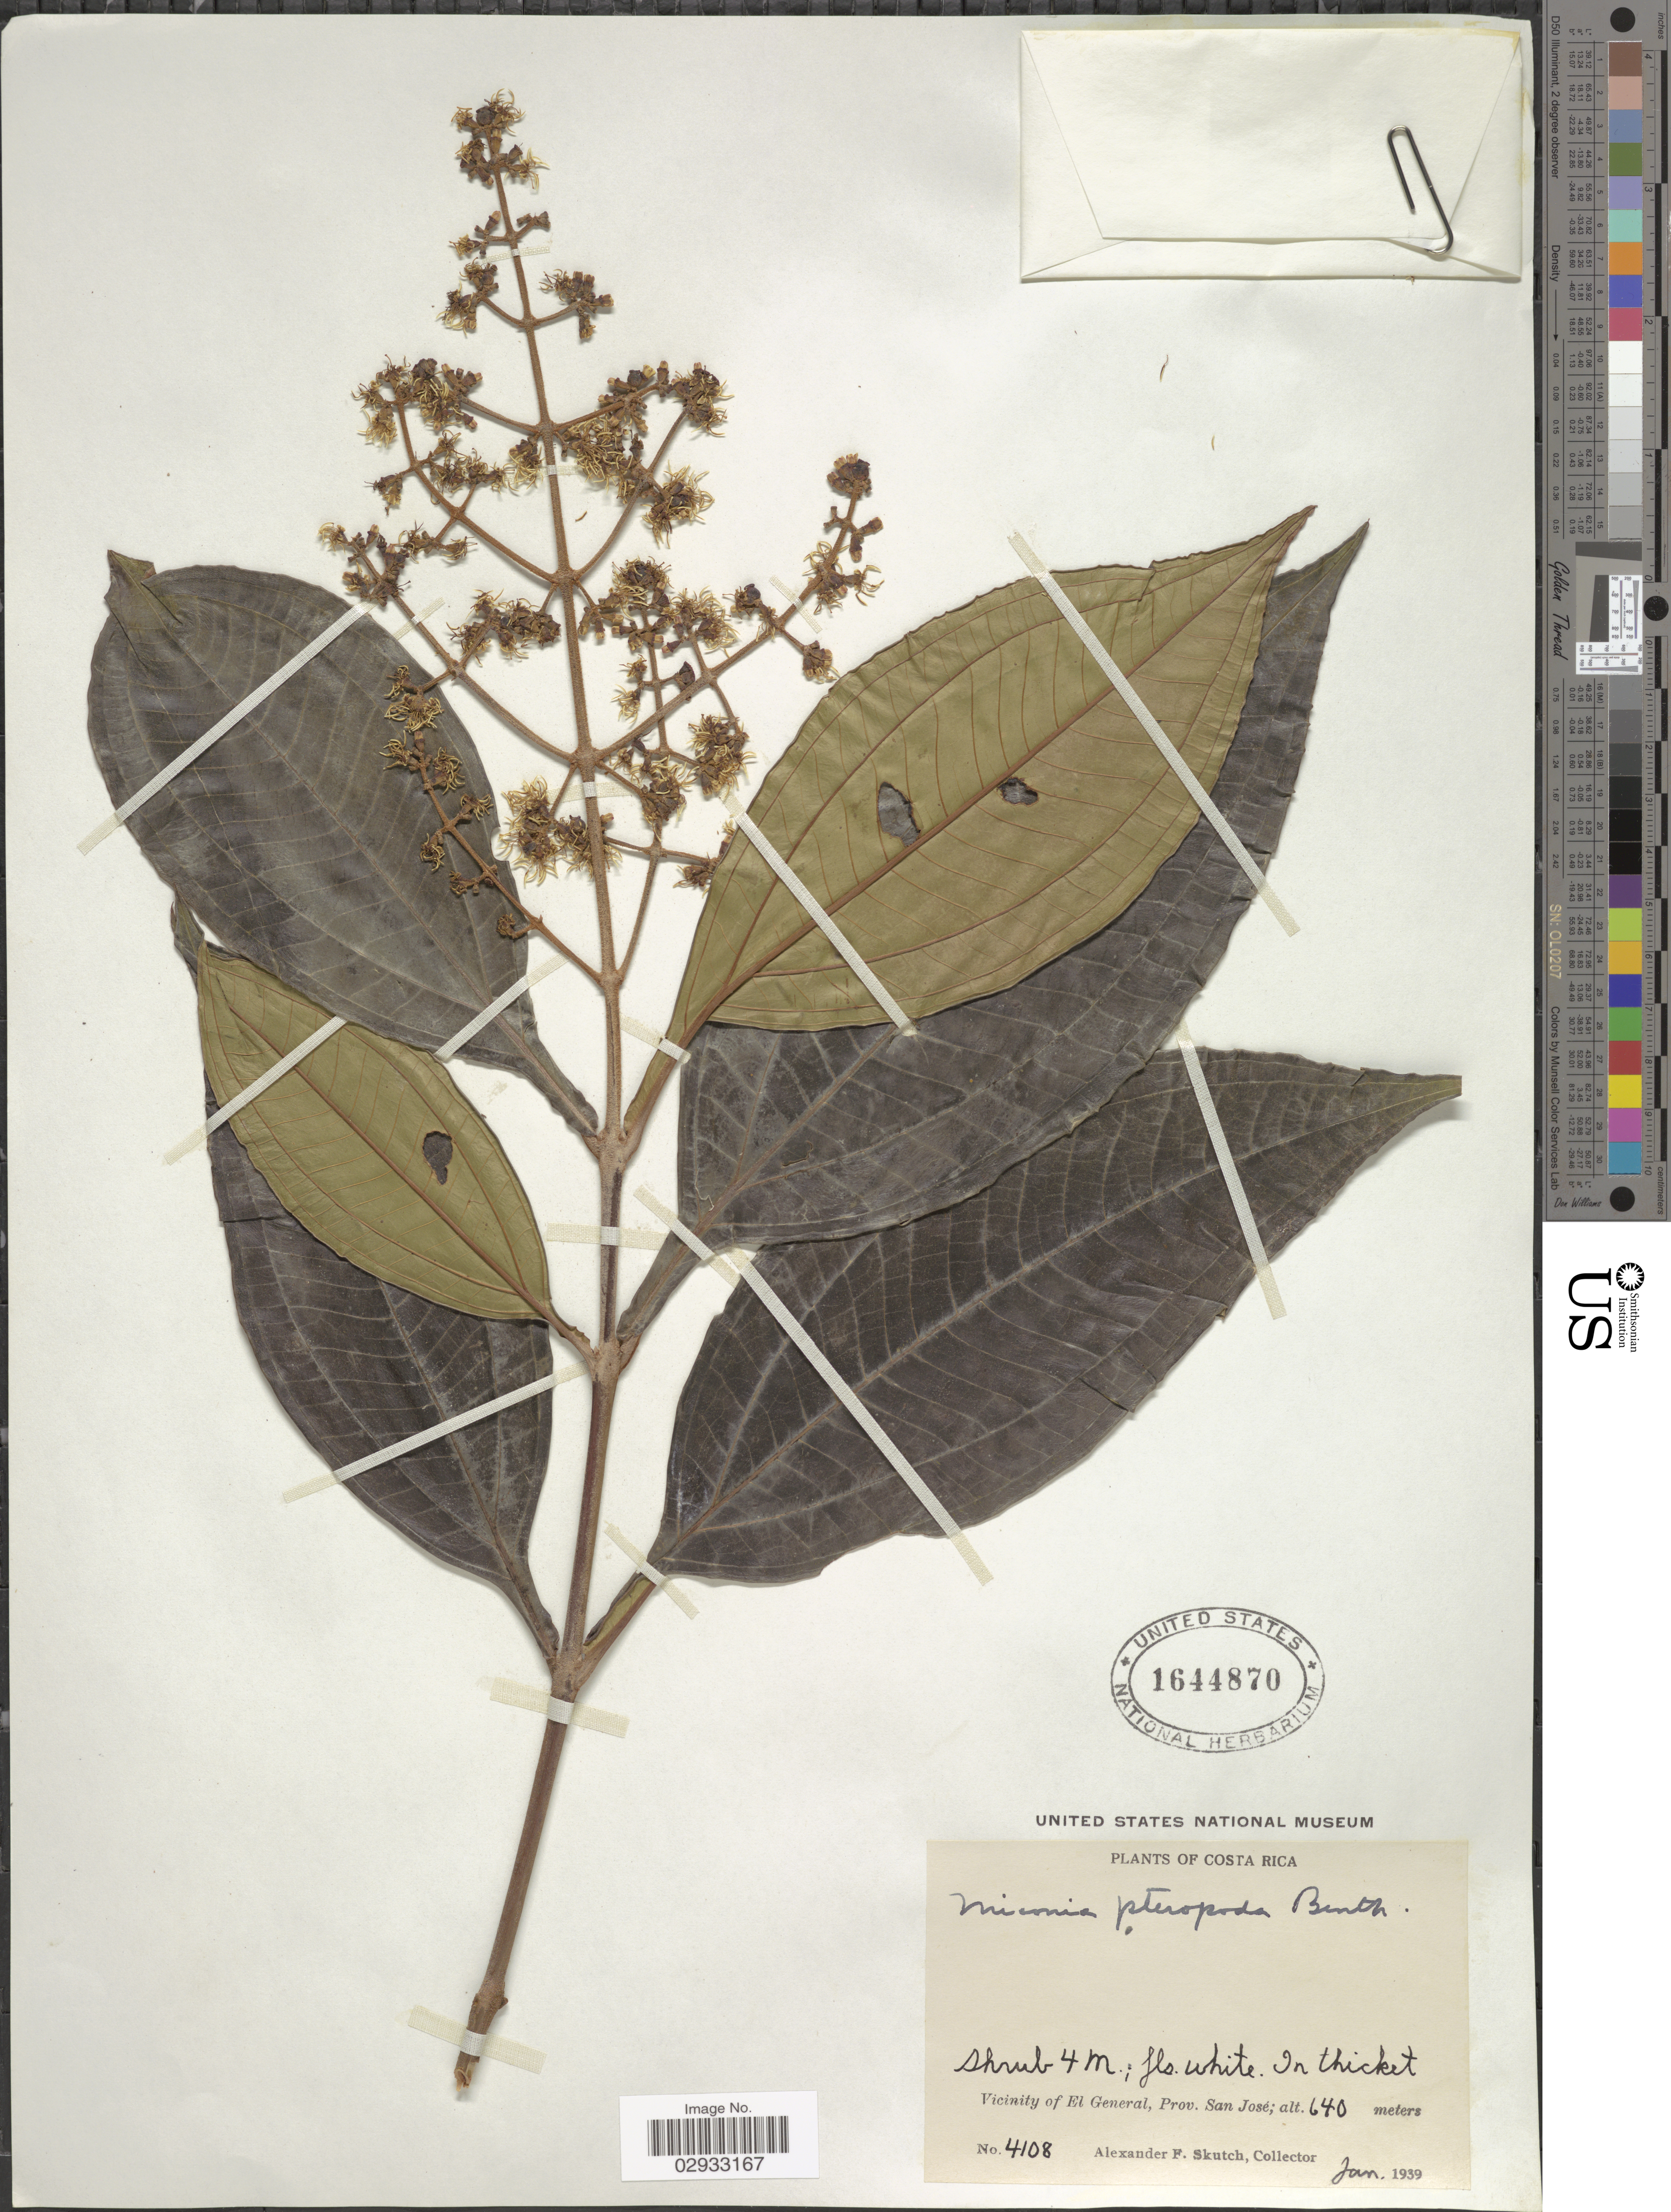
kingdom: Plantae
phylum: Tracheophyta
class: Magnoliopsida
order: Myrtales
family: Melastomataceae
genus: Miconia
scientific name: Miconia pteropoda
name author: Benth.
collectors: A. F. Skutch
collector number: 4108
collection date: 1939-01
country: Costa Rica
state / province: San José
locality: Vicinity of El General, Prov. San José.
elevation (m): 640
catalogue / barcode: US 1644870